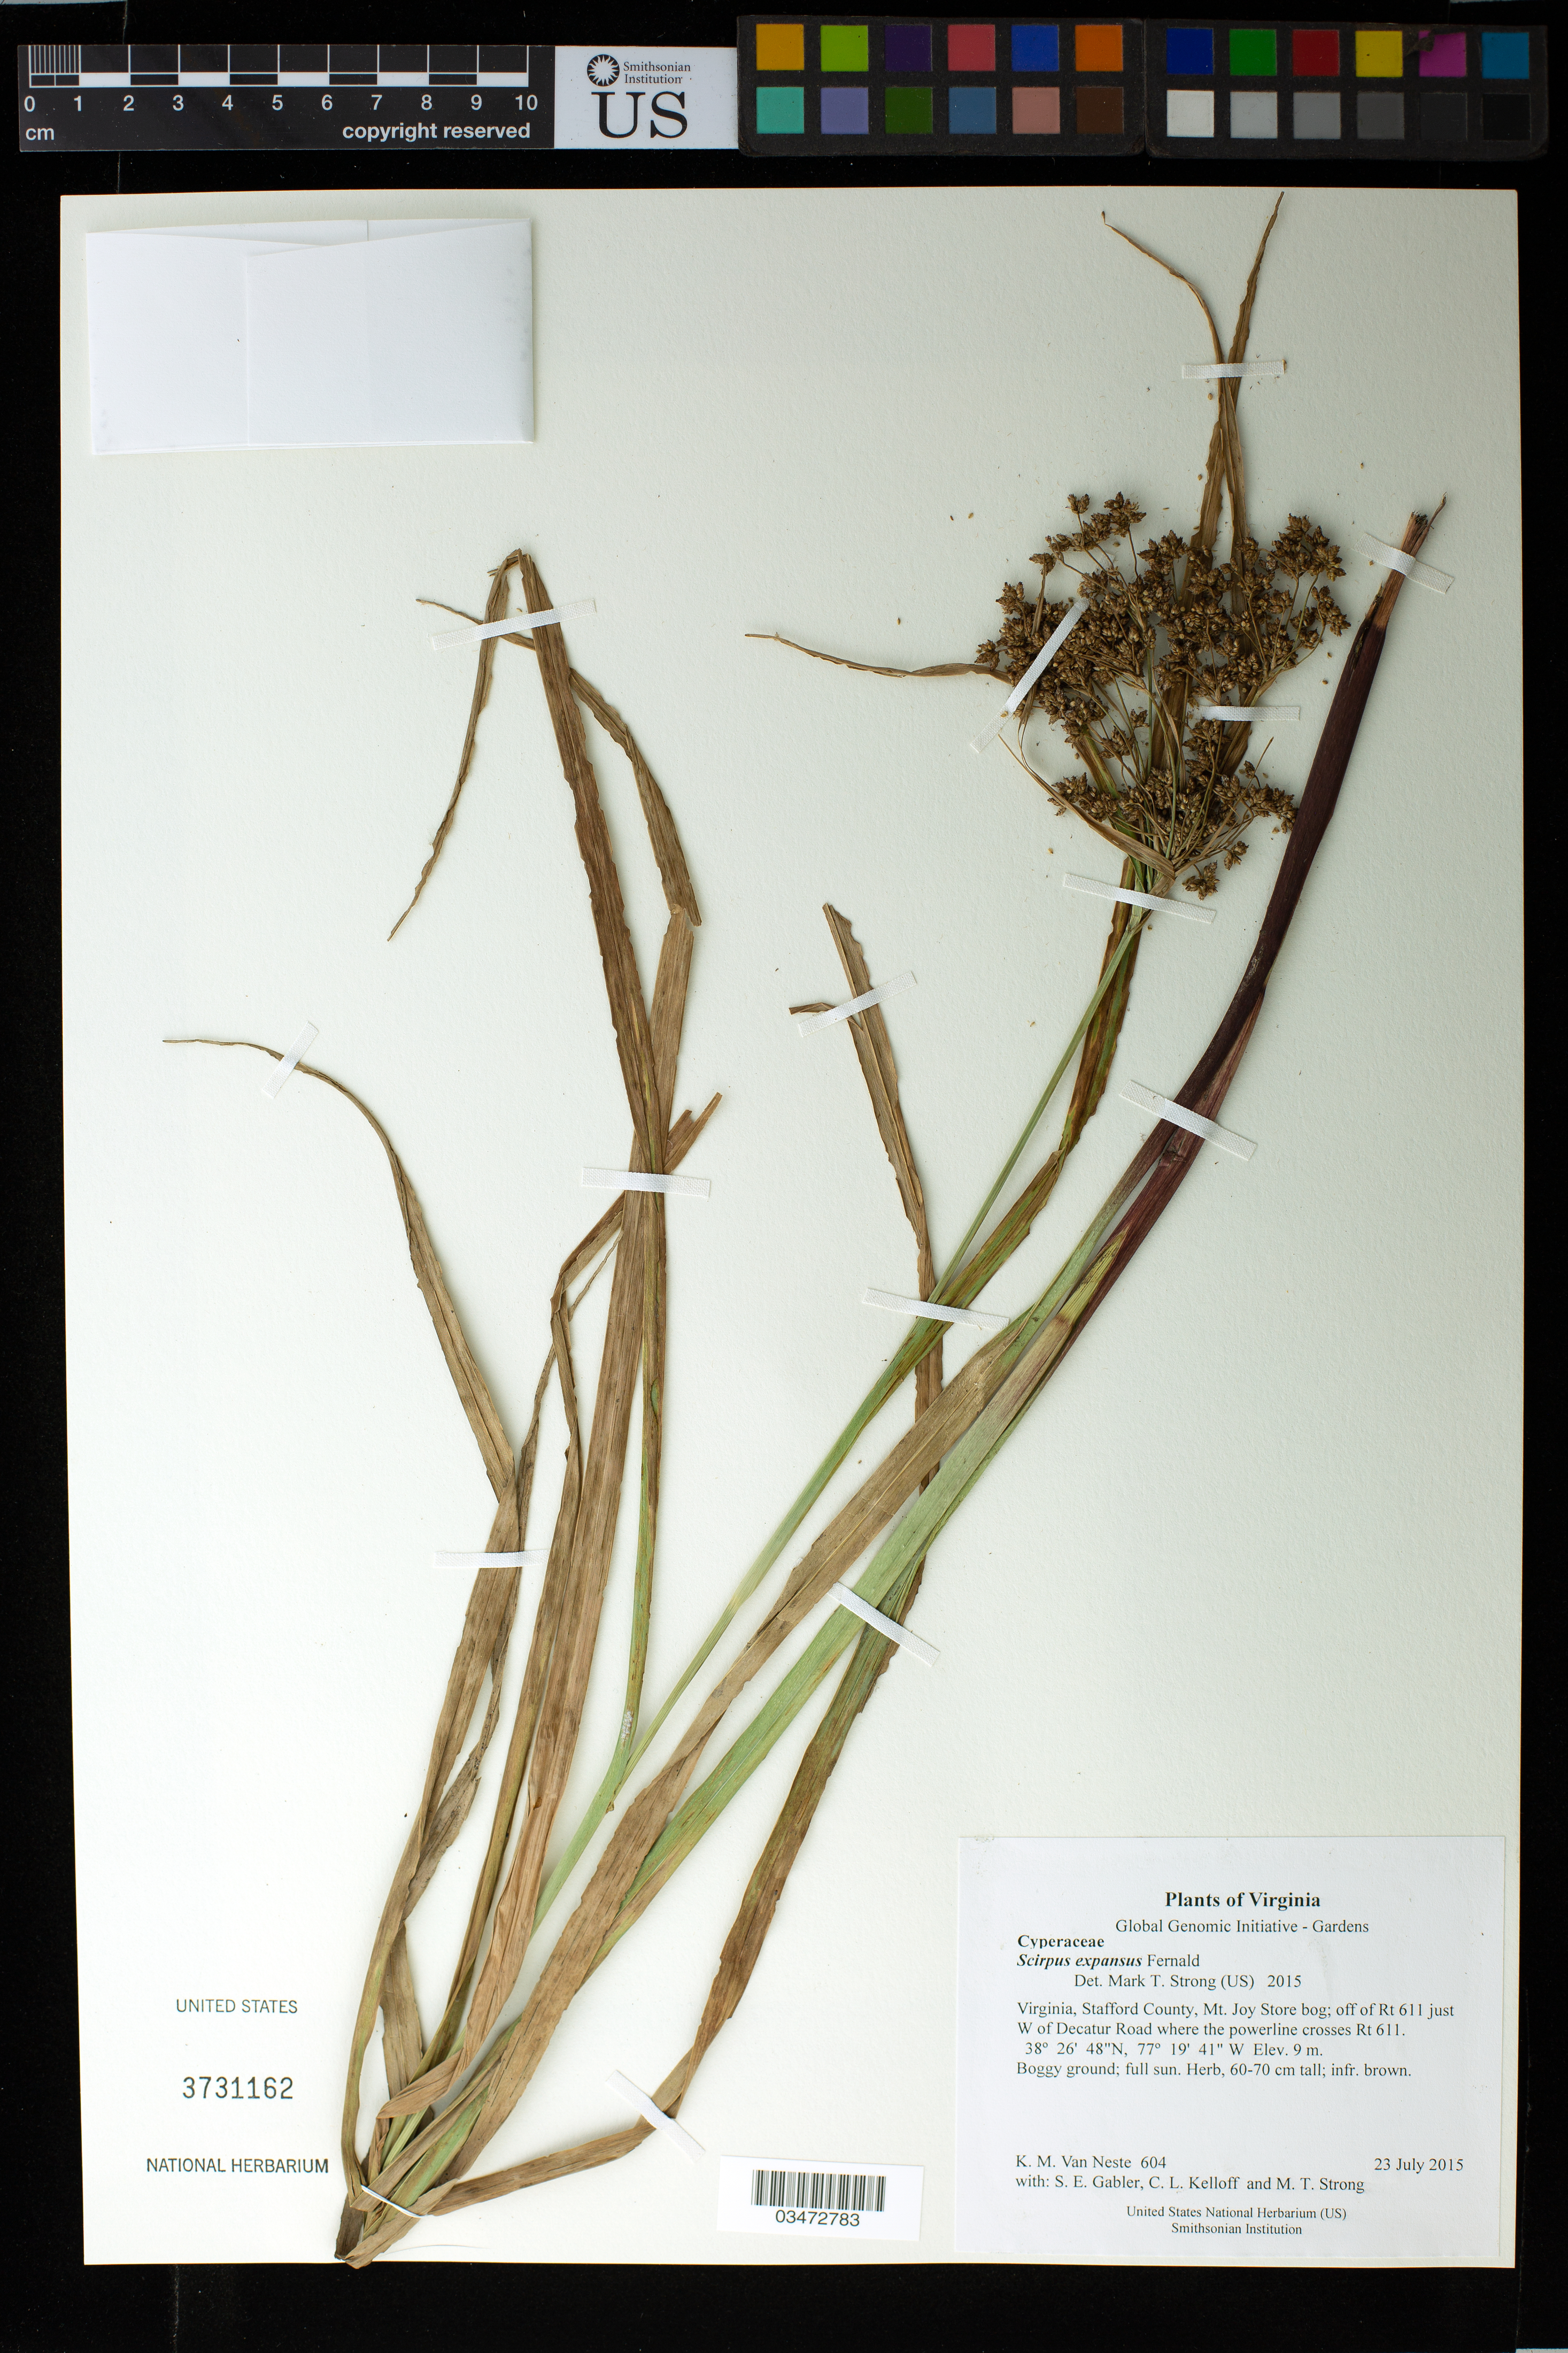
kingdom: Plantae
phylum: Tracheophyta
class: Liliopsida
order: Poales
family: Cyperaceae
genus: Scirpus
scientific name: Scirpus expansus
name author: Fernald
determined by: Strong, M. T., (US), Smithsonian Institution - National Museum of Natural History (UNITED STATES)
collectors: K. M. Van Neste, S. E. Gabler, C. L. Kelloff & M. T. Strong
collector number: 604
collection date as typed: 23 July 2015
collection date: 2015-07-23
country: United States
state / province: Virginia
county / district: Stafford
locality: Mt. Joy Store bog; off of Rt 611 just W of Decatur Road where the powerline crosses Rt 611.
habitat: Boggy ground; full sun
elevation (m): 9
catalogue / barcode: US 3731162